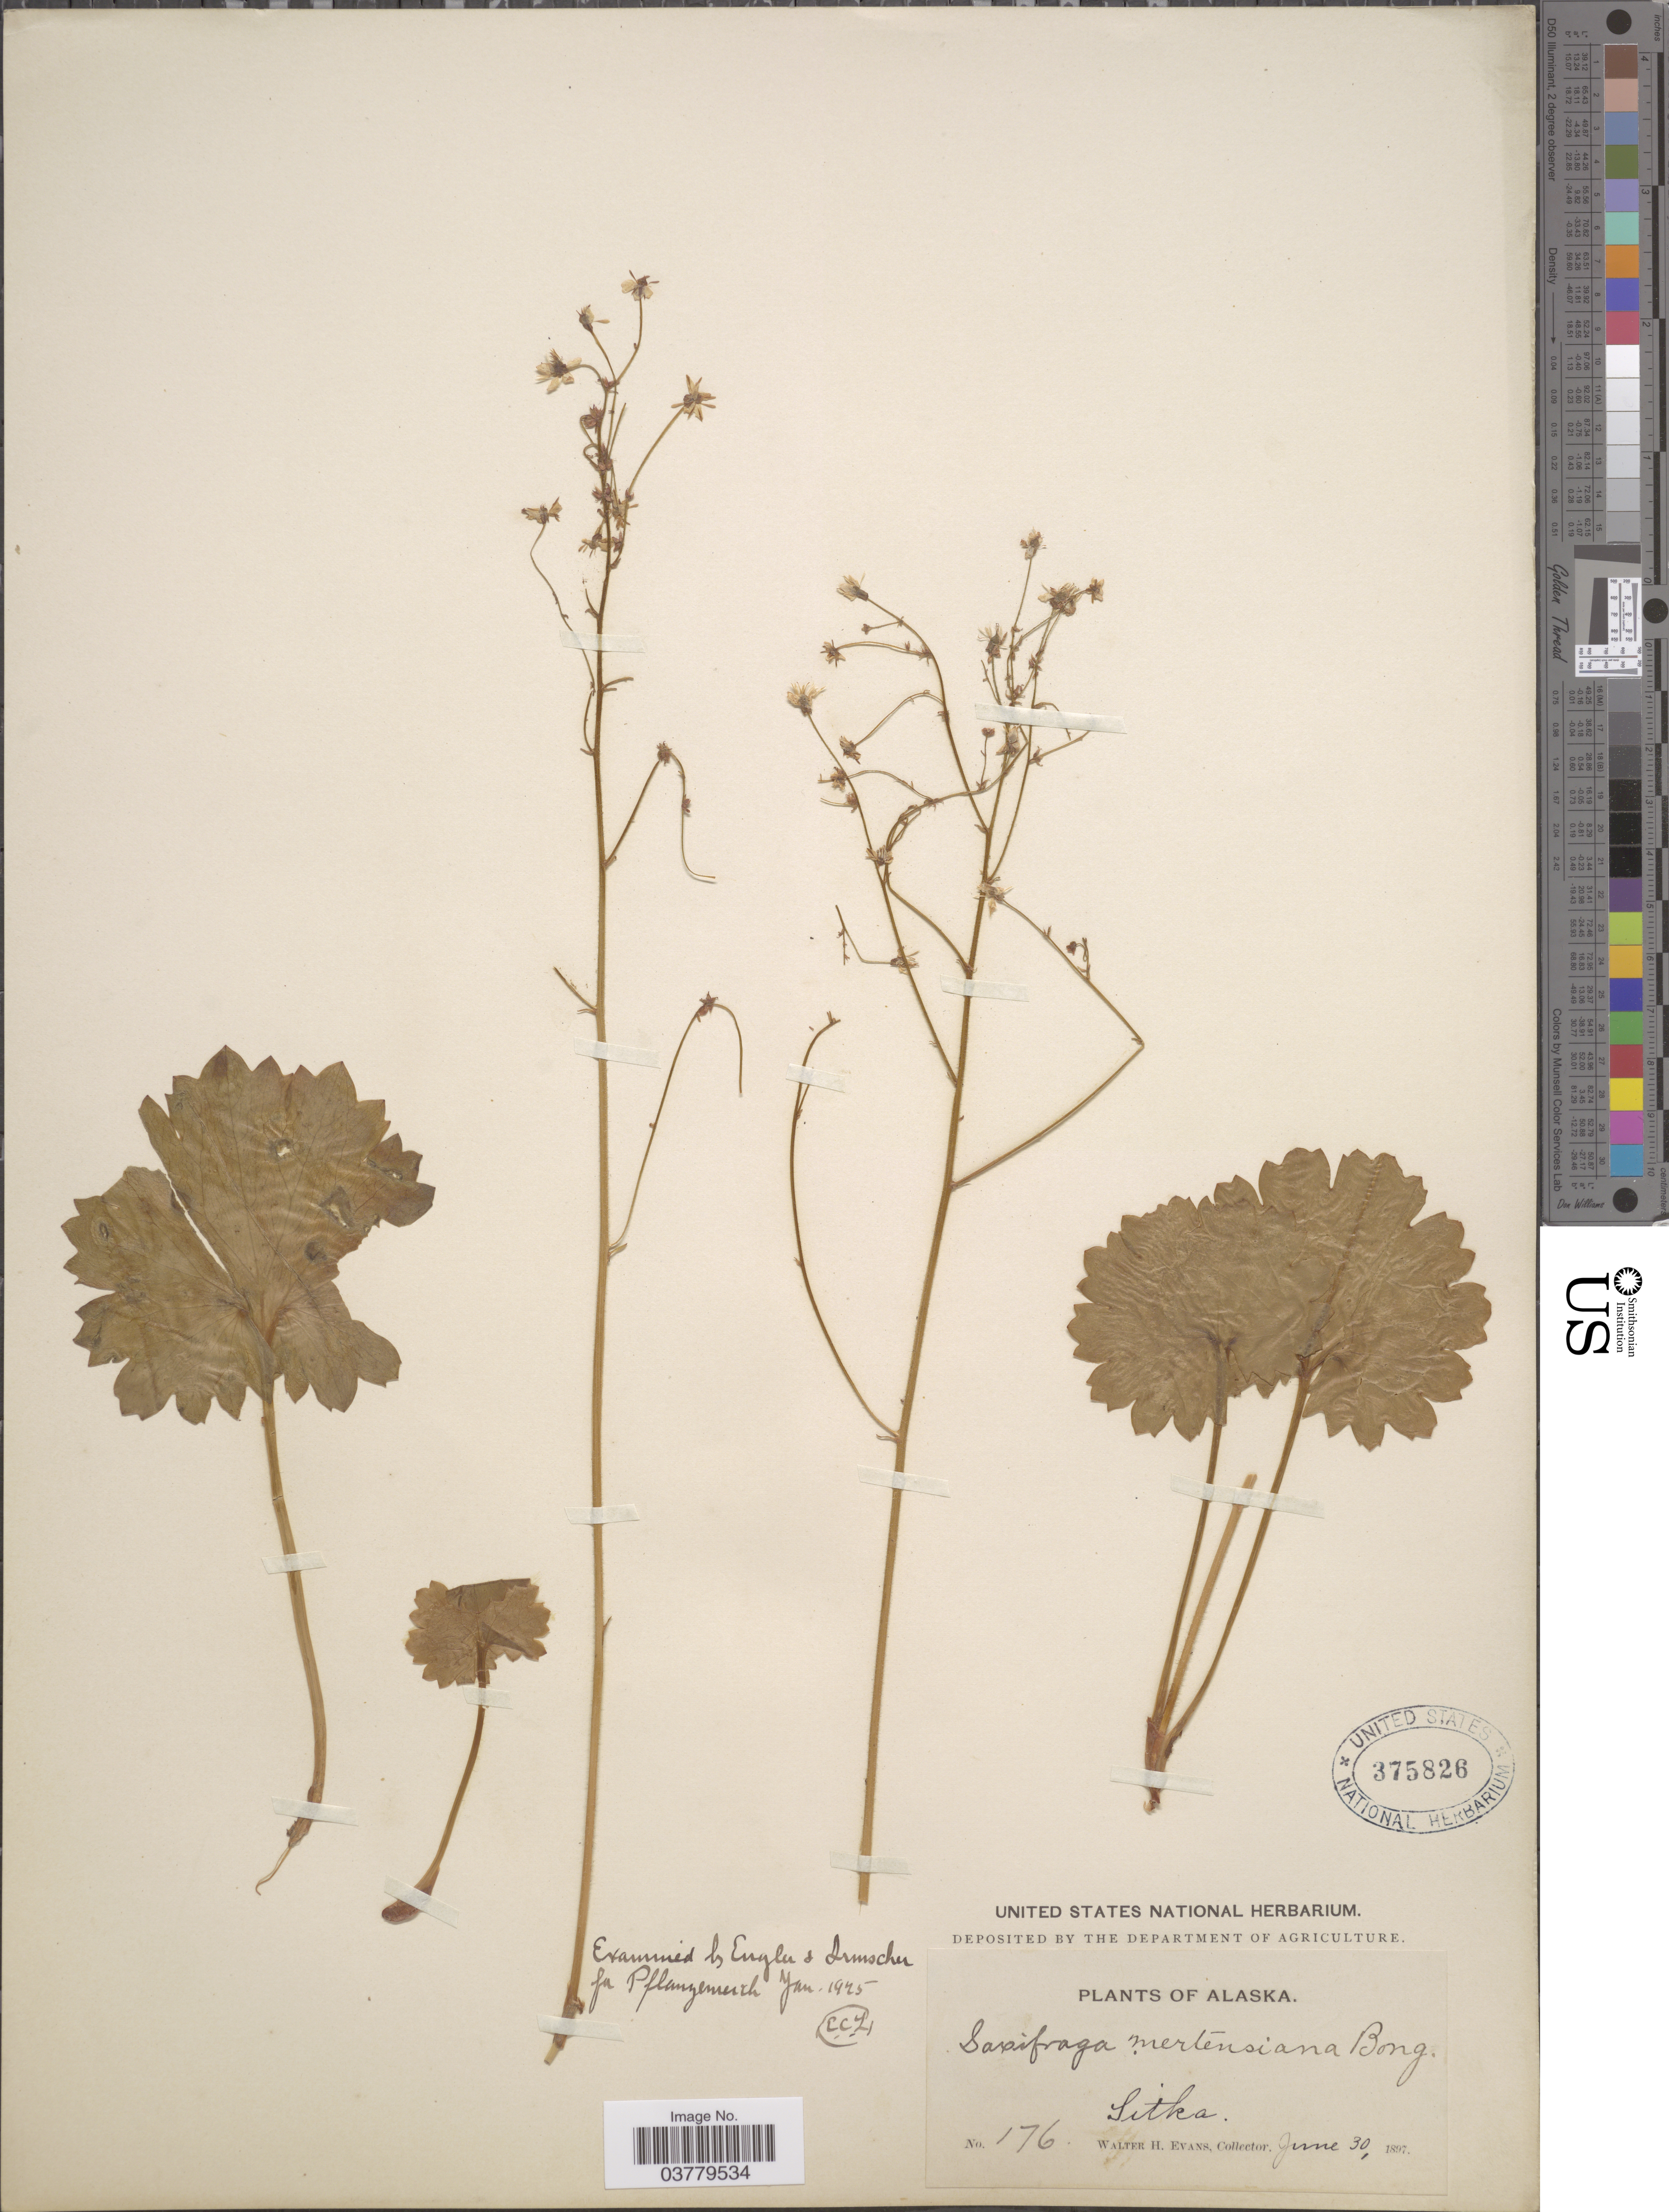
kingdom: Plantae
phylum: Tracheophyta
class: Magnoliopsida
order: Saxifragales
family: Saxifragaceae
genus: Saxifraga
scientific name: Saxifraga mertensiana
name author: Bong.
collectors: W. H. Evans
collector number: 176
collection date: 1897-06-30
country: United States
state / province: Alaska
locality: Sitka.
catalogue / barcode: US 375826